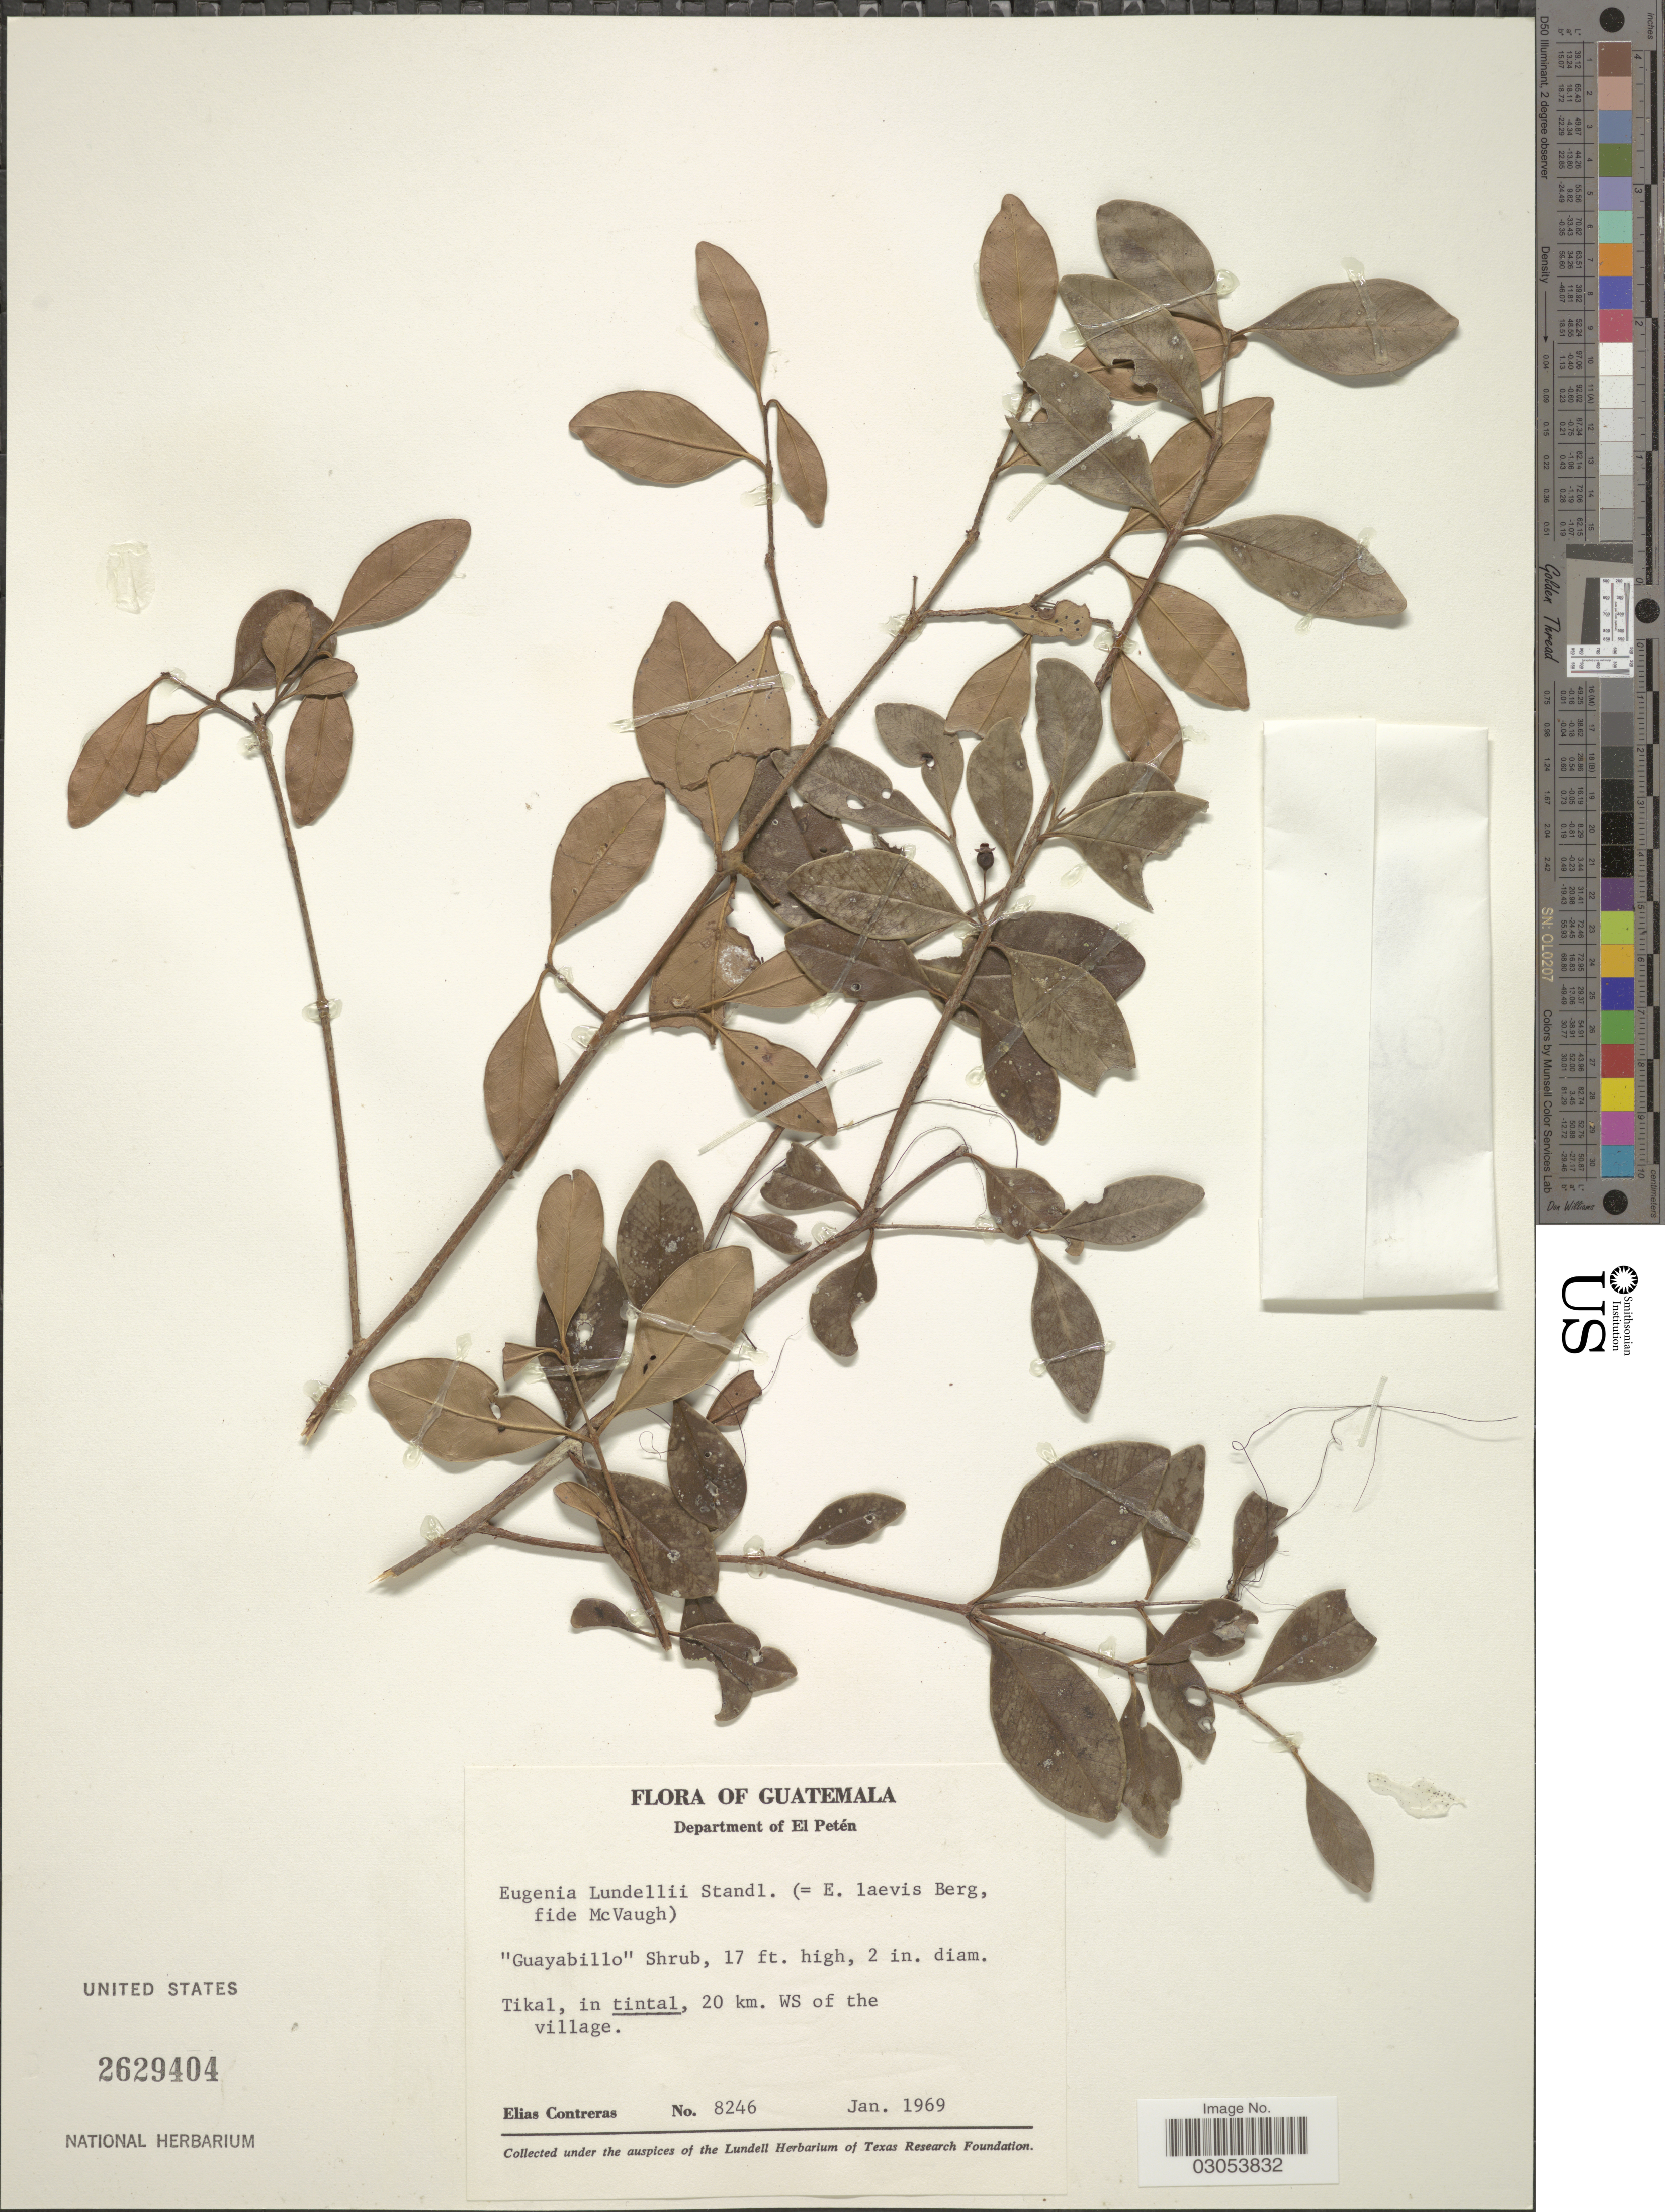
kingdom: Plantae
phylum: Tracheophyta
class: Magnoliopsida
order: Myrtales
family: Myrtaceae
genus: Eugenia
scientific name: Eugenia lundellii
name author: Standl.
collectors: E. Contreras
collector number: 8246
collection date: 1969-01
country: Guatemala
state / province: El Petén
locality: Tikal, in tintal, 20 km. WS of the village.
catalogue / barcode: US 2629404